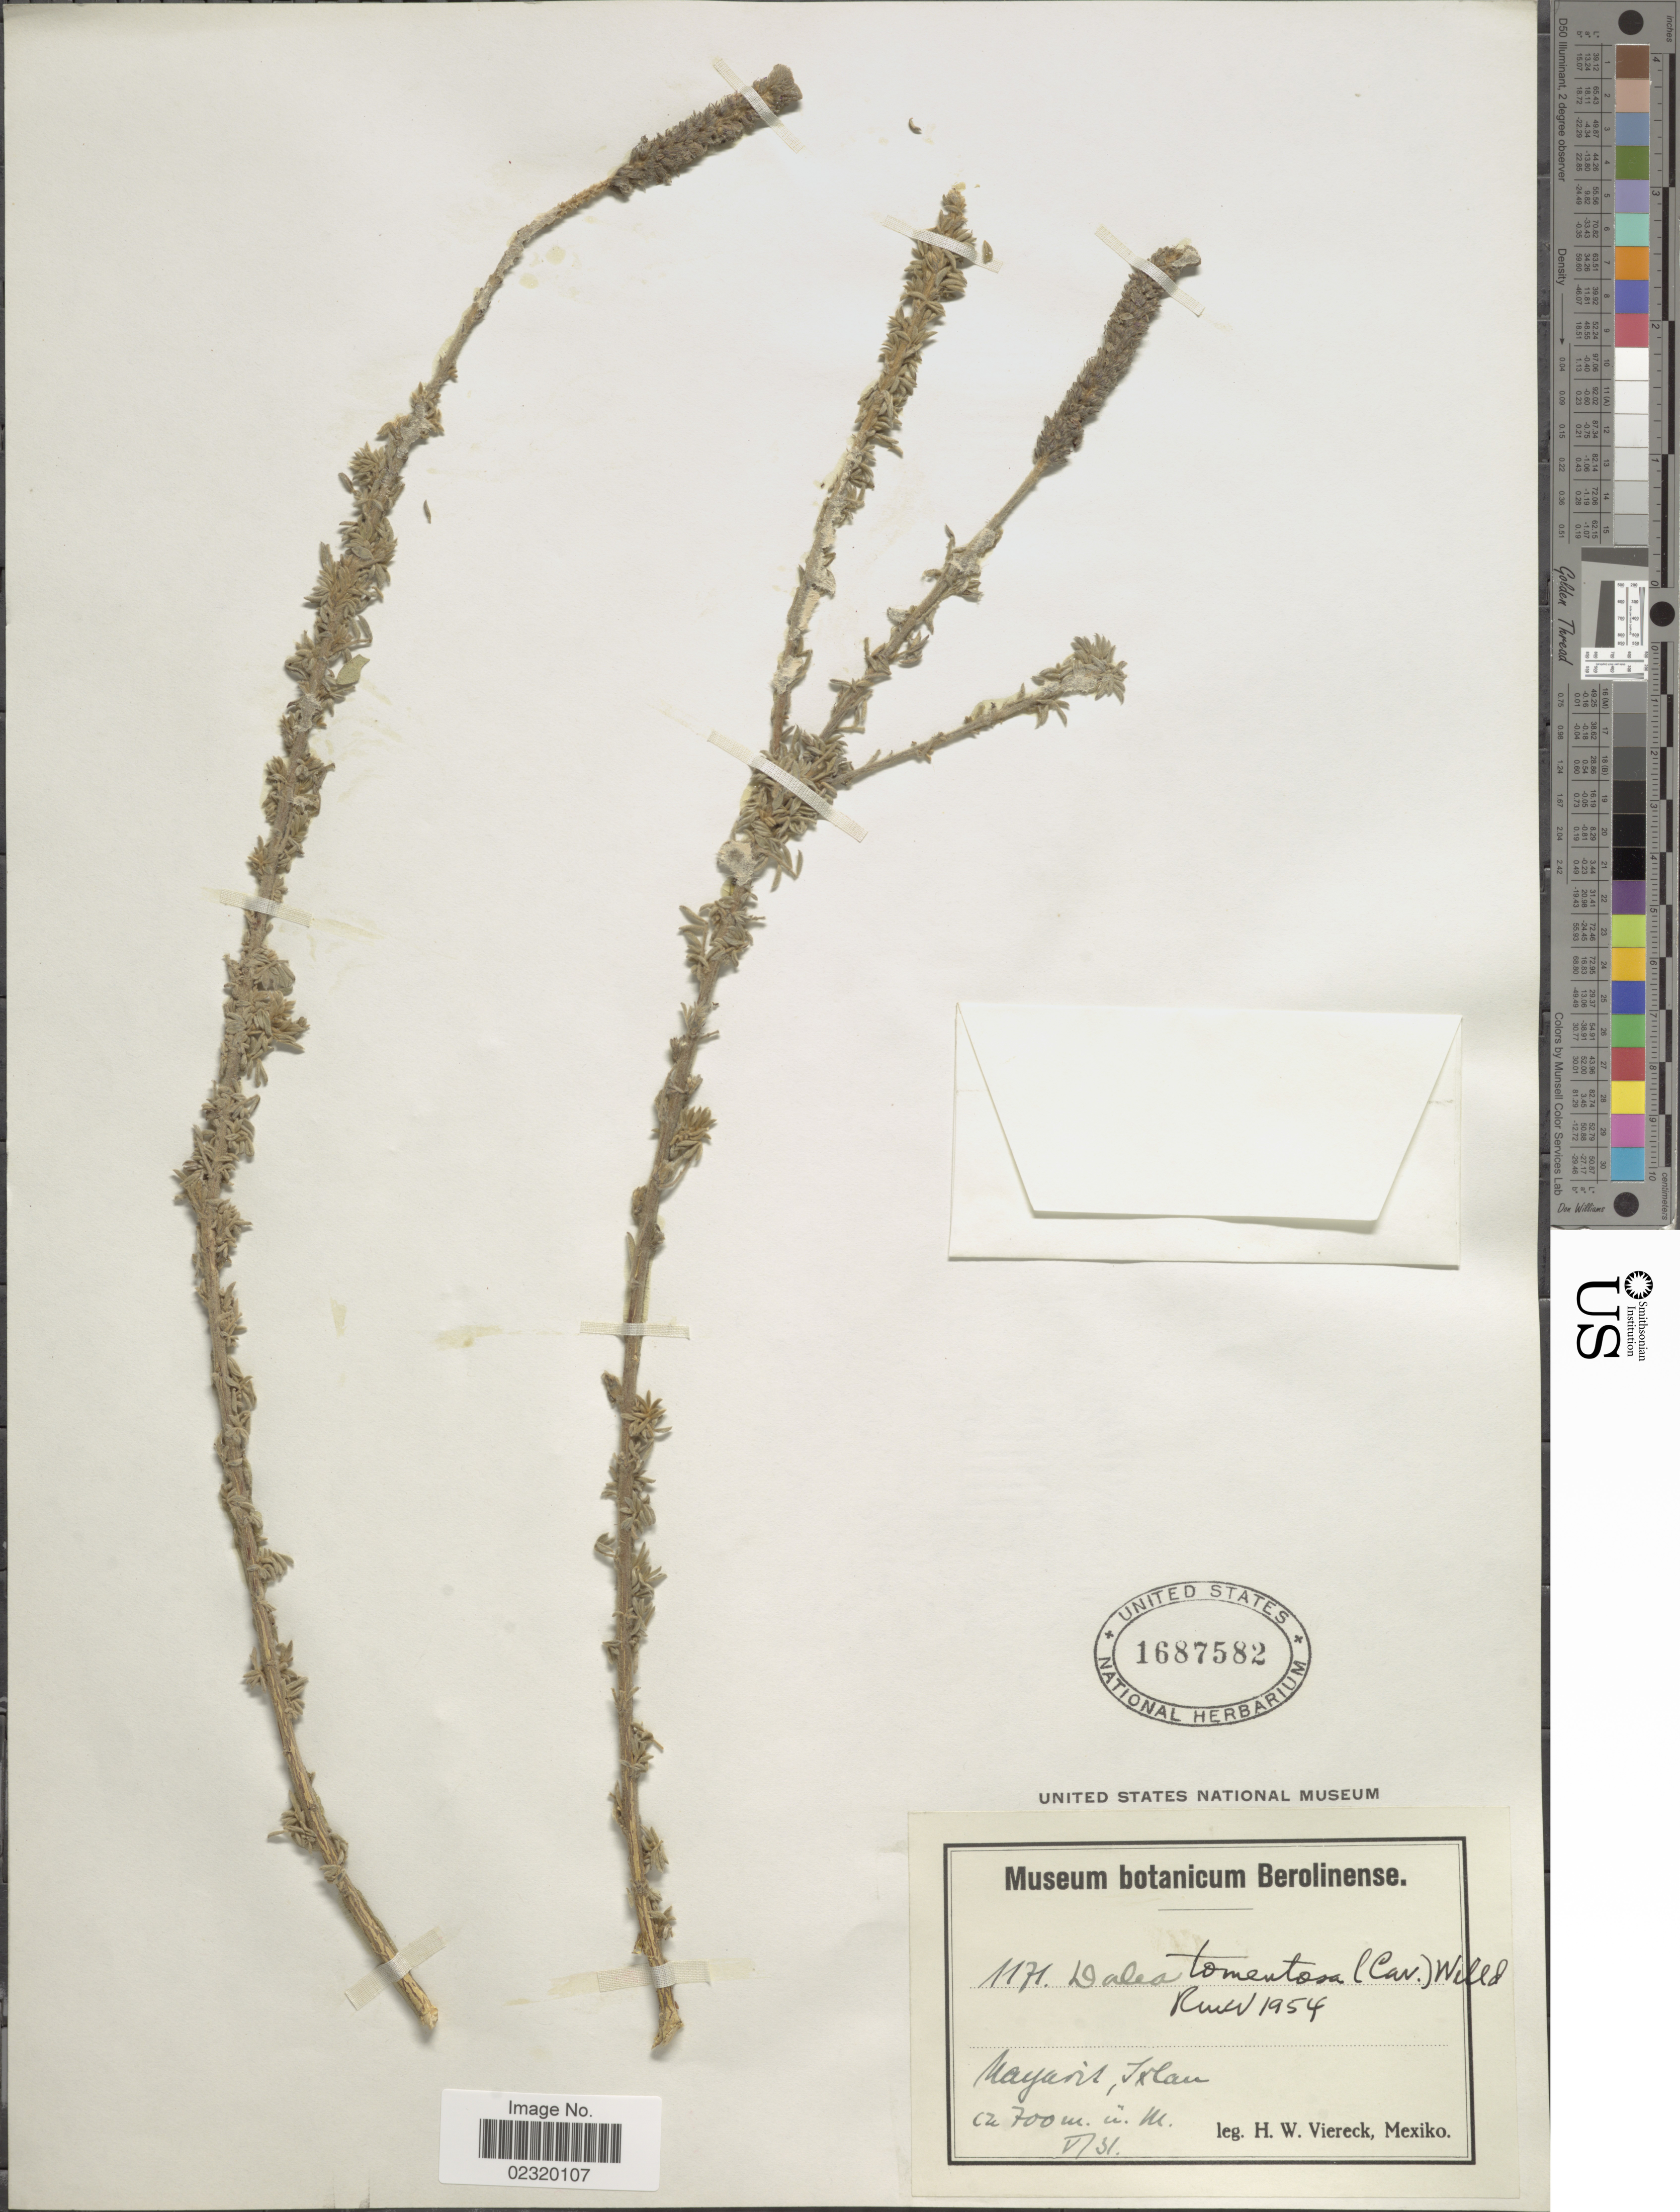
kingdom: Plantae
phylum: Tracheophyta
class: Magnoliopsida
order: Fabales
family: Fabaceae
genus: Dalea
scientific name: Dalea tomentosa var. psoraleoides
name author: (Moric.) Barneby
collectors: H. W. Viereck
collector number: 1171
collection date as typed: Transcribed d/m/y: /5/31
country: Mexico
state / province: Nayarit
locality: Ixlan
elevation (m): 700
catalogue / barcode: US 1687582